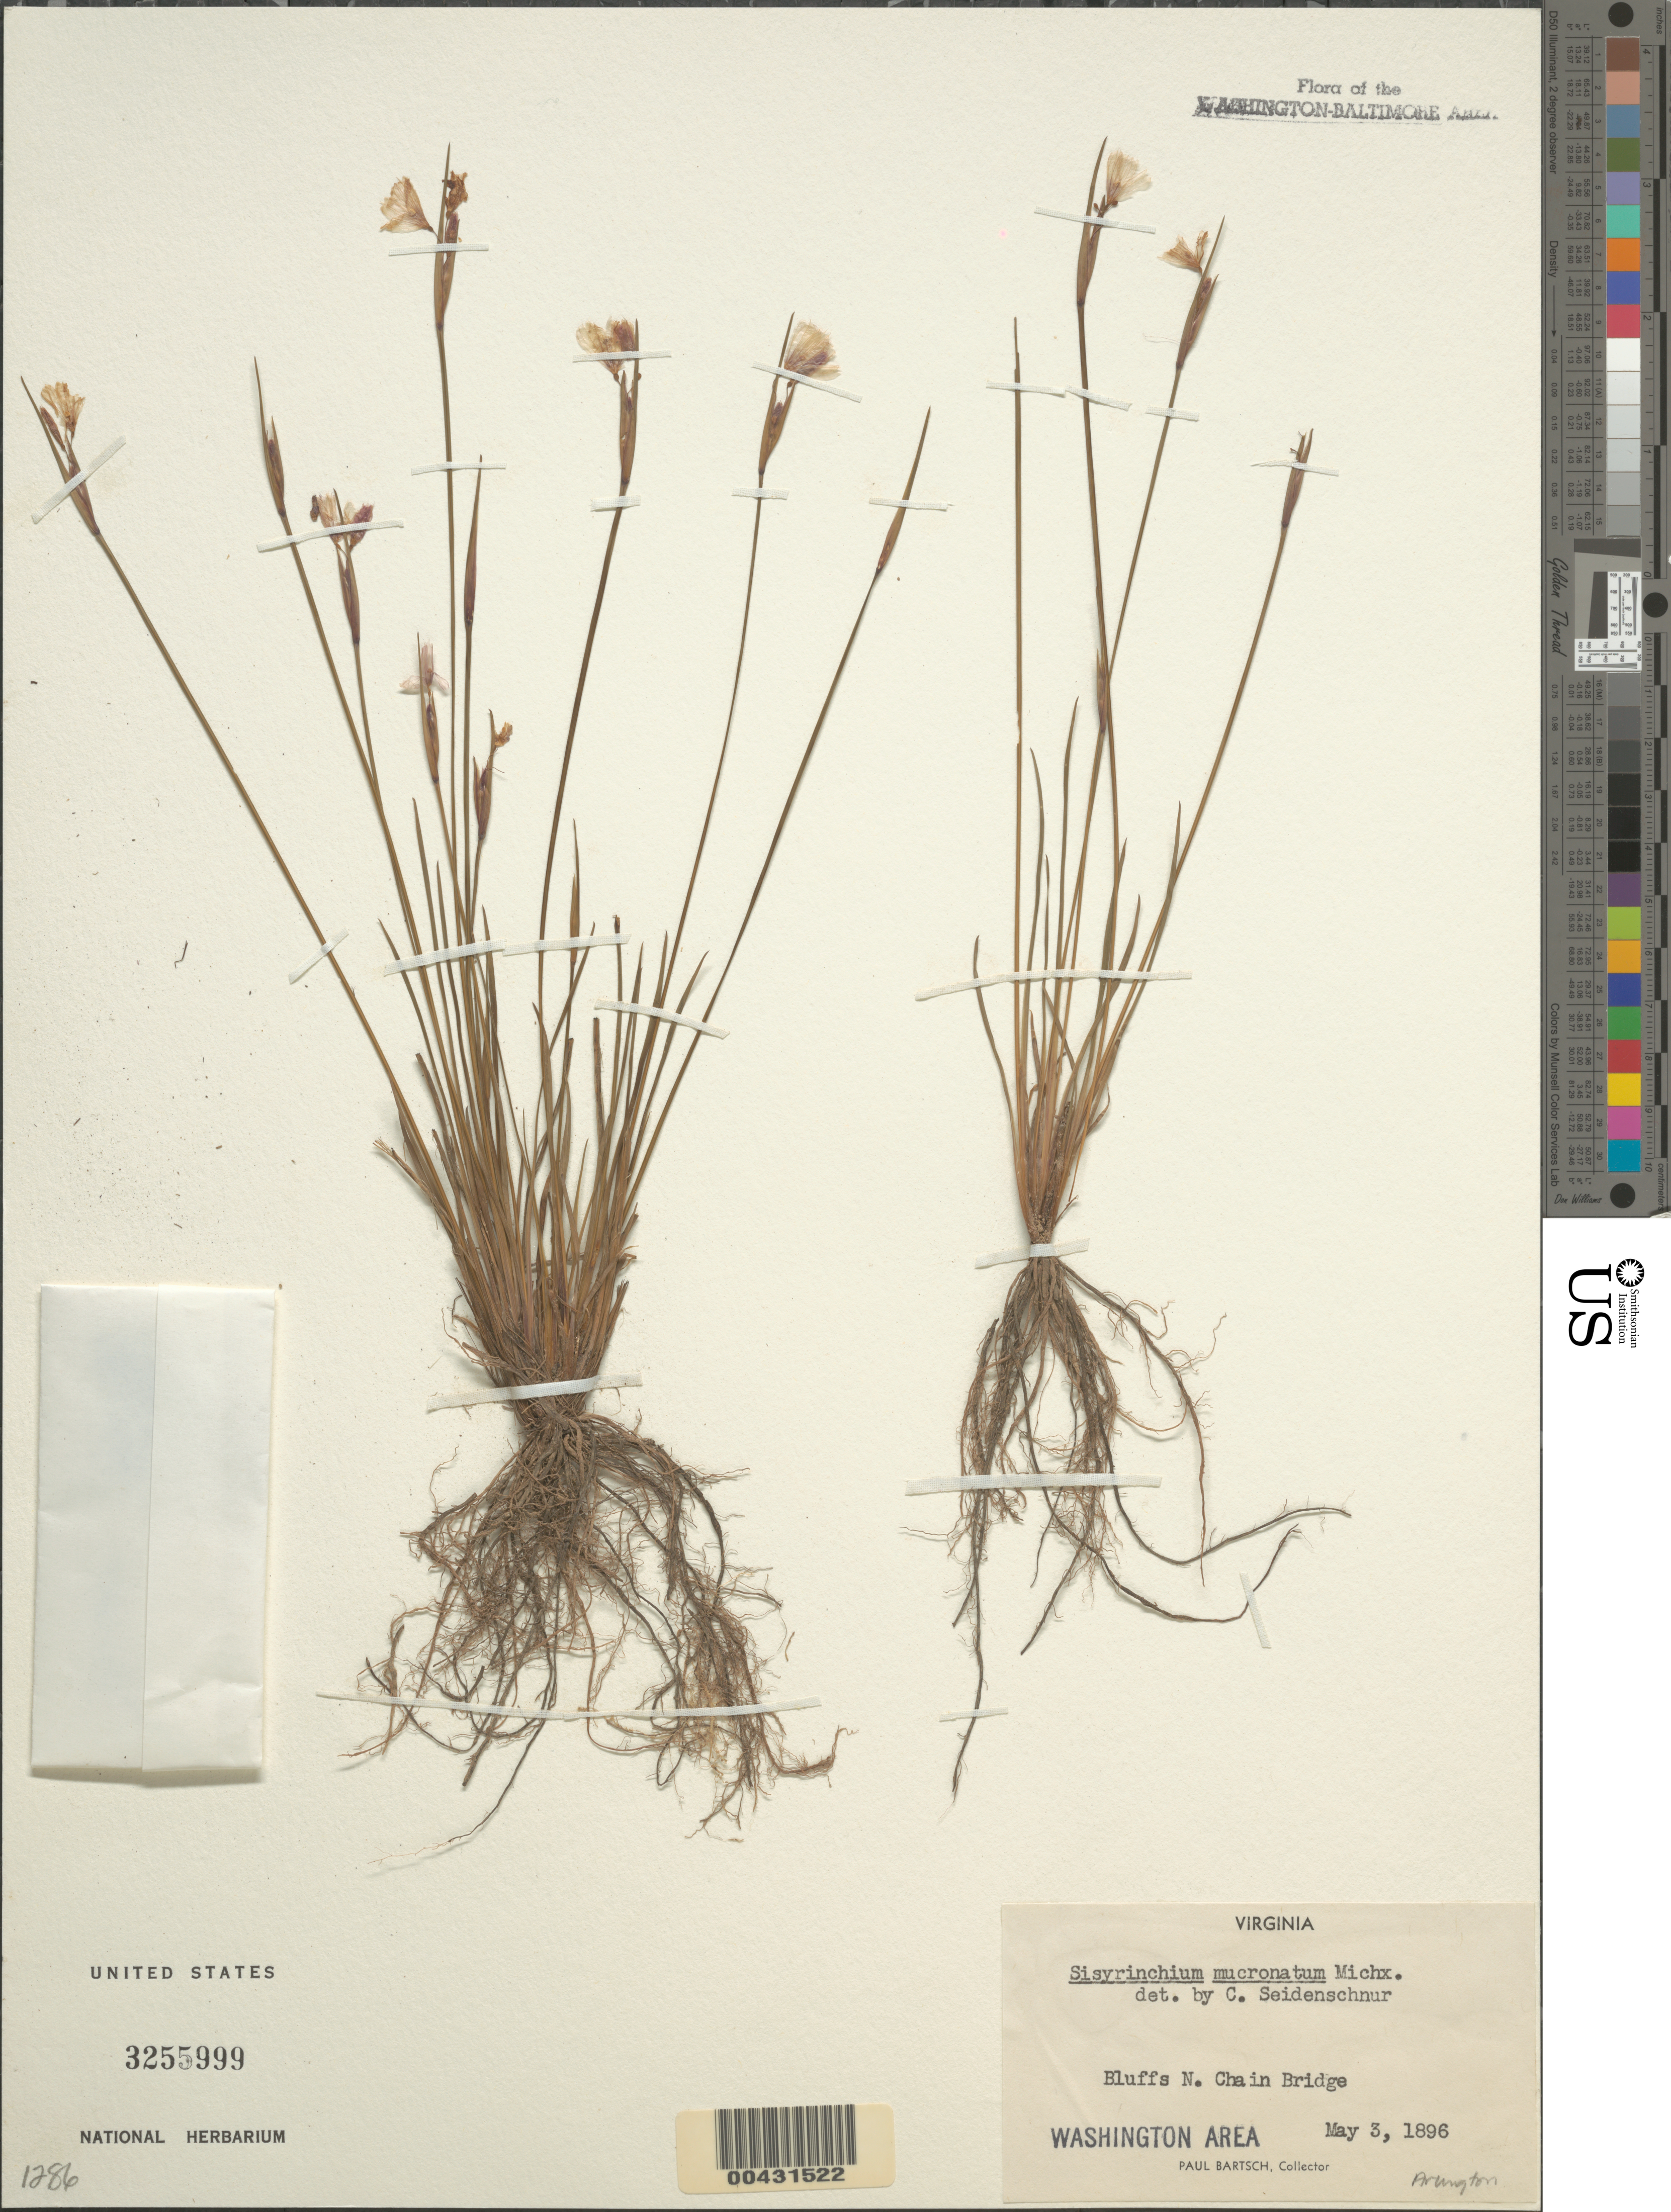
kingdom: Plantae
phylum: Tracheophyta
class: Liliopsida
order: Asparagales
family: Iridaceae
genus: Sisyrinchium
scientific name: Sisyrinchium mucronatum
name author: Michx.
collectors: P. Bartsch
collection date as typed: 03 May 1896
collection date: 1896-05-03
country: United States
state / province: Virginia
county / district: Arlington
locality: N of Chain Bridge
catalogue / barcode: US 3255999